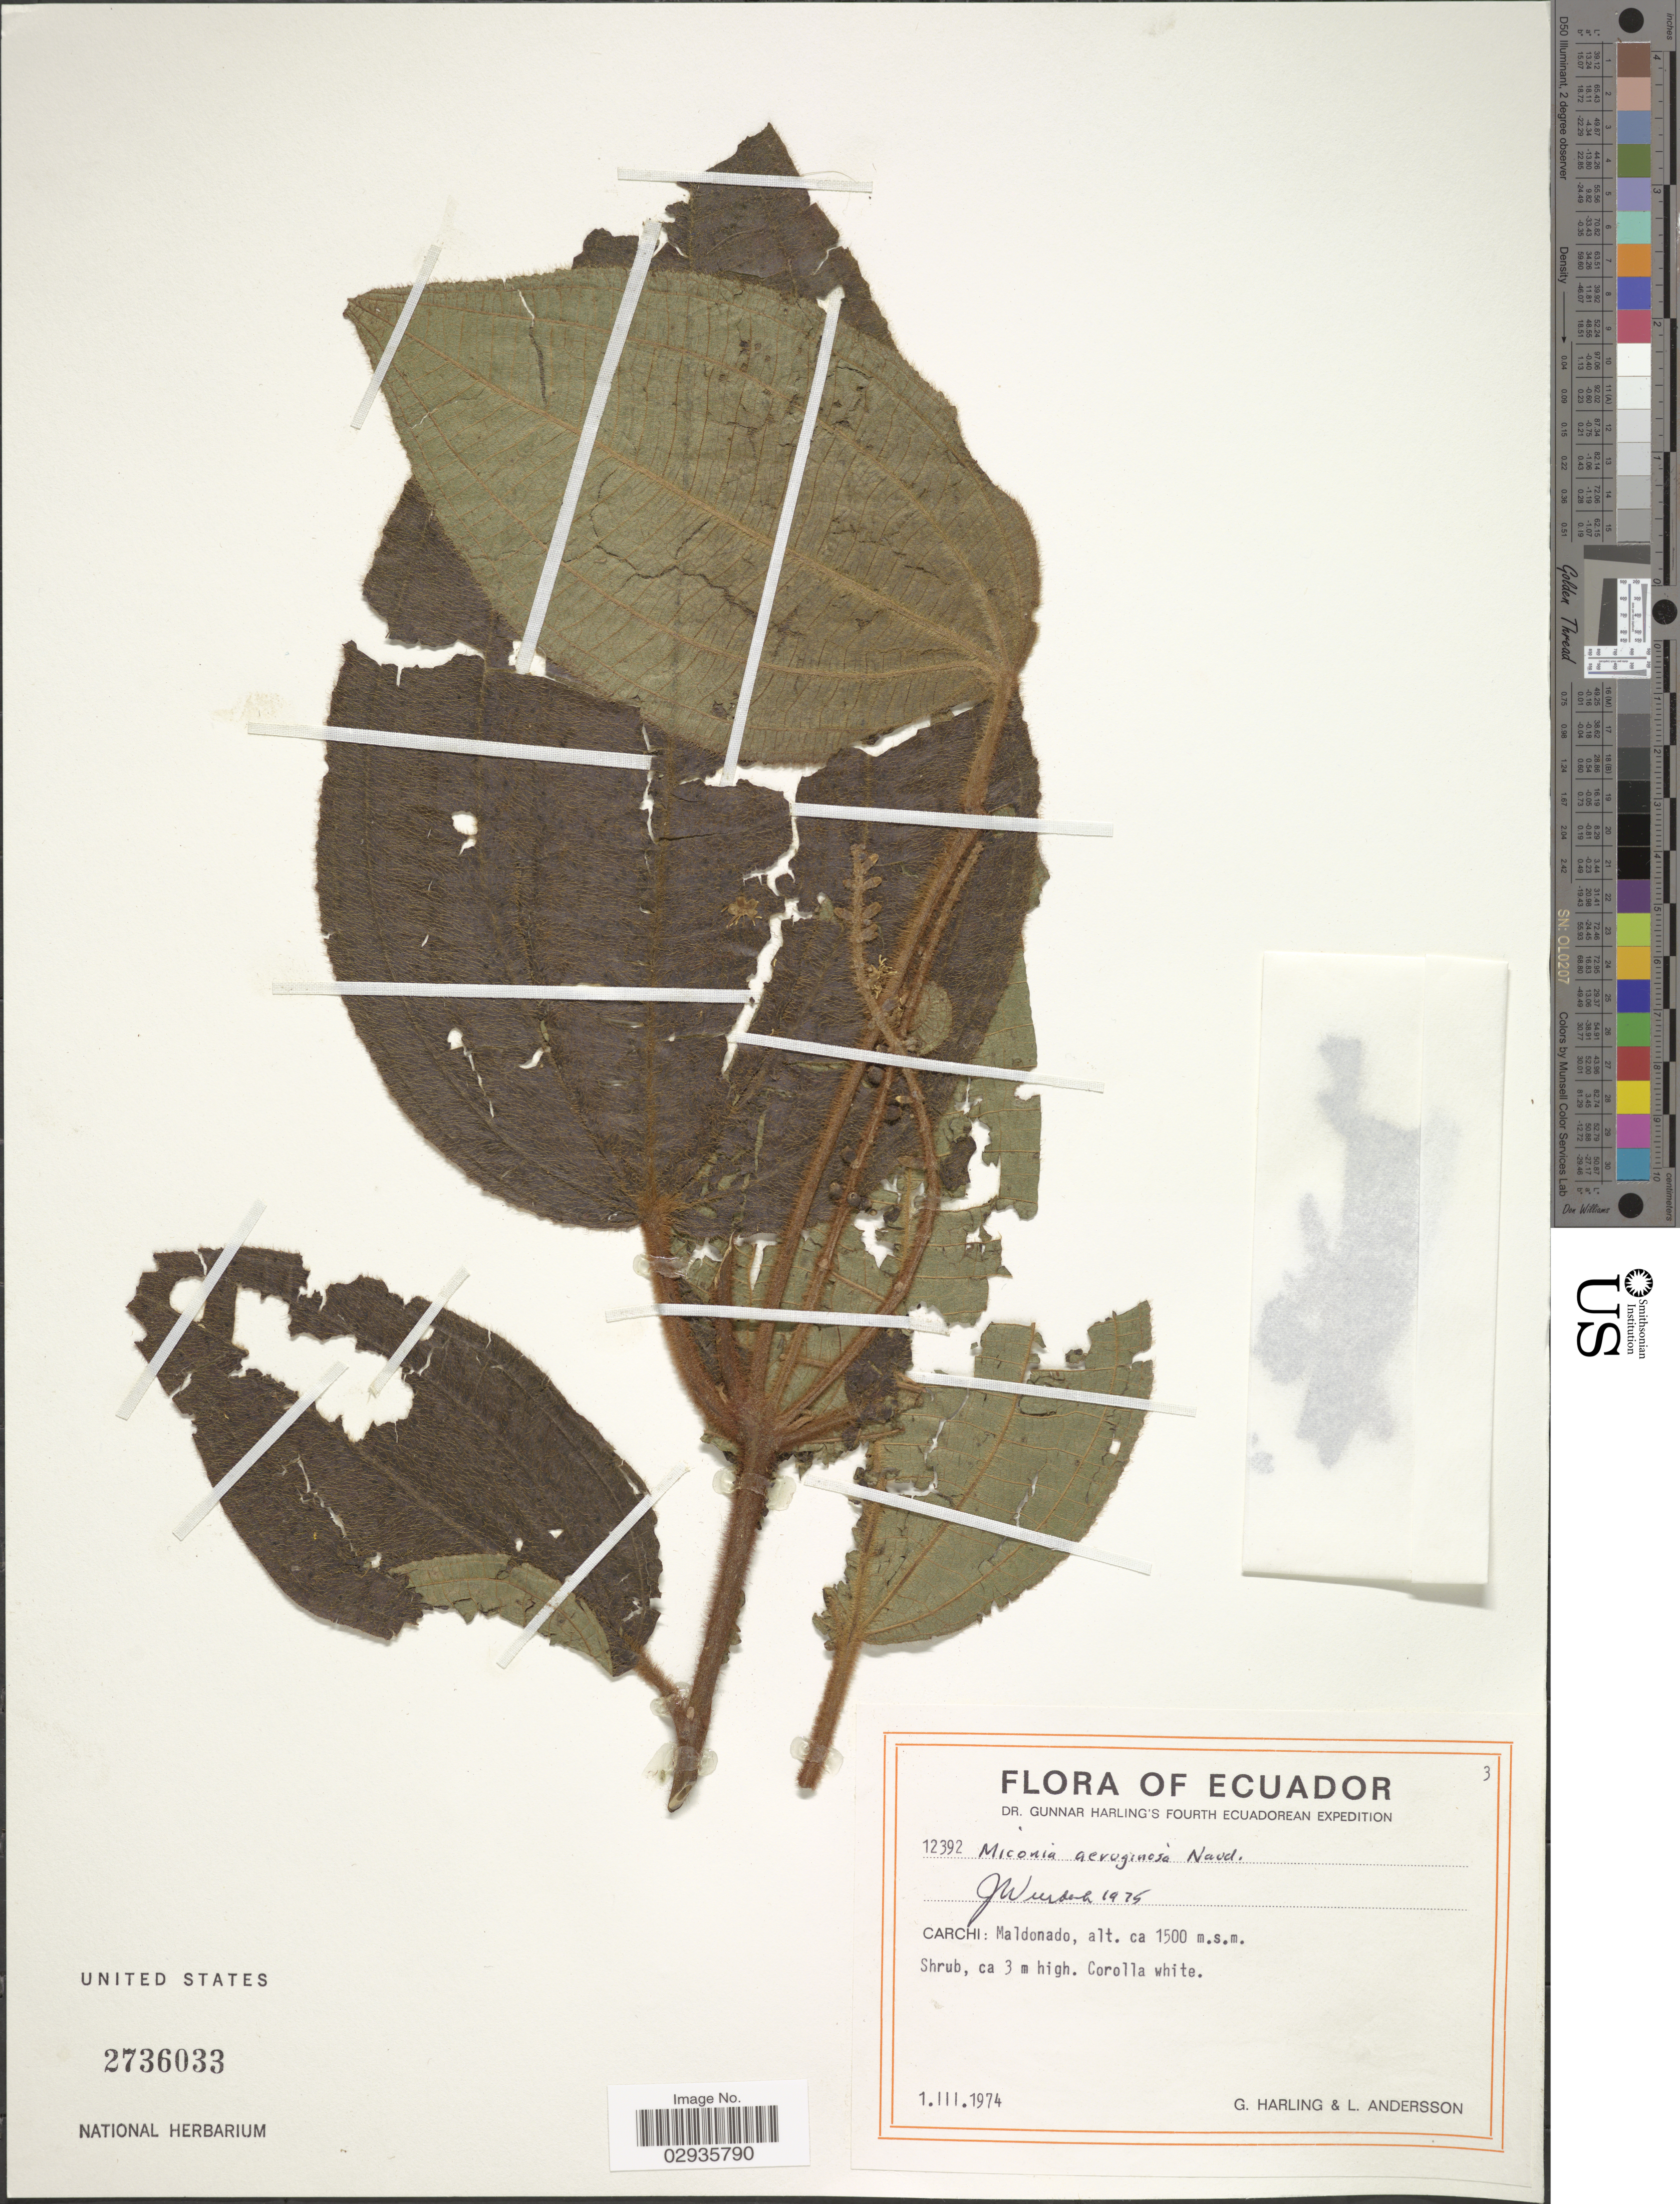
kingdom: Plantae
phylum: Tracheophyta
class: Magnoliopsida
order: Myrtales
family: Melastomataceae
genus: Miconia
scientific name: Miconia aeruginosa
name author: Naudin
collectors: G. Harling & L. Andersson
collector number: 12392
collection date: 1974-03-01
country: Ecuador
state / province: Carchi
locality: Maldonado.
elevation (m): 1500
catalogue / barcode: US 2736033